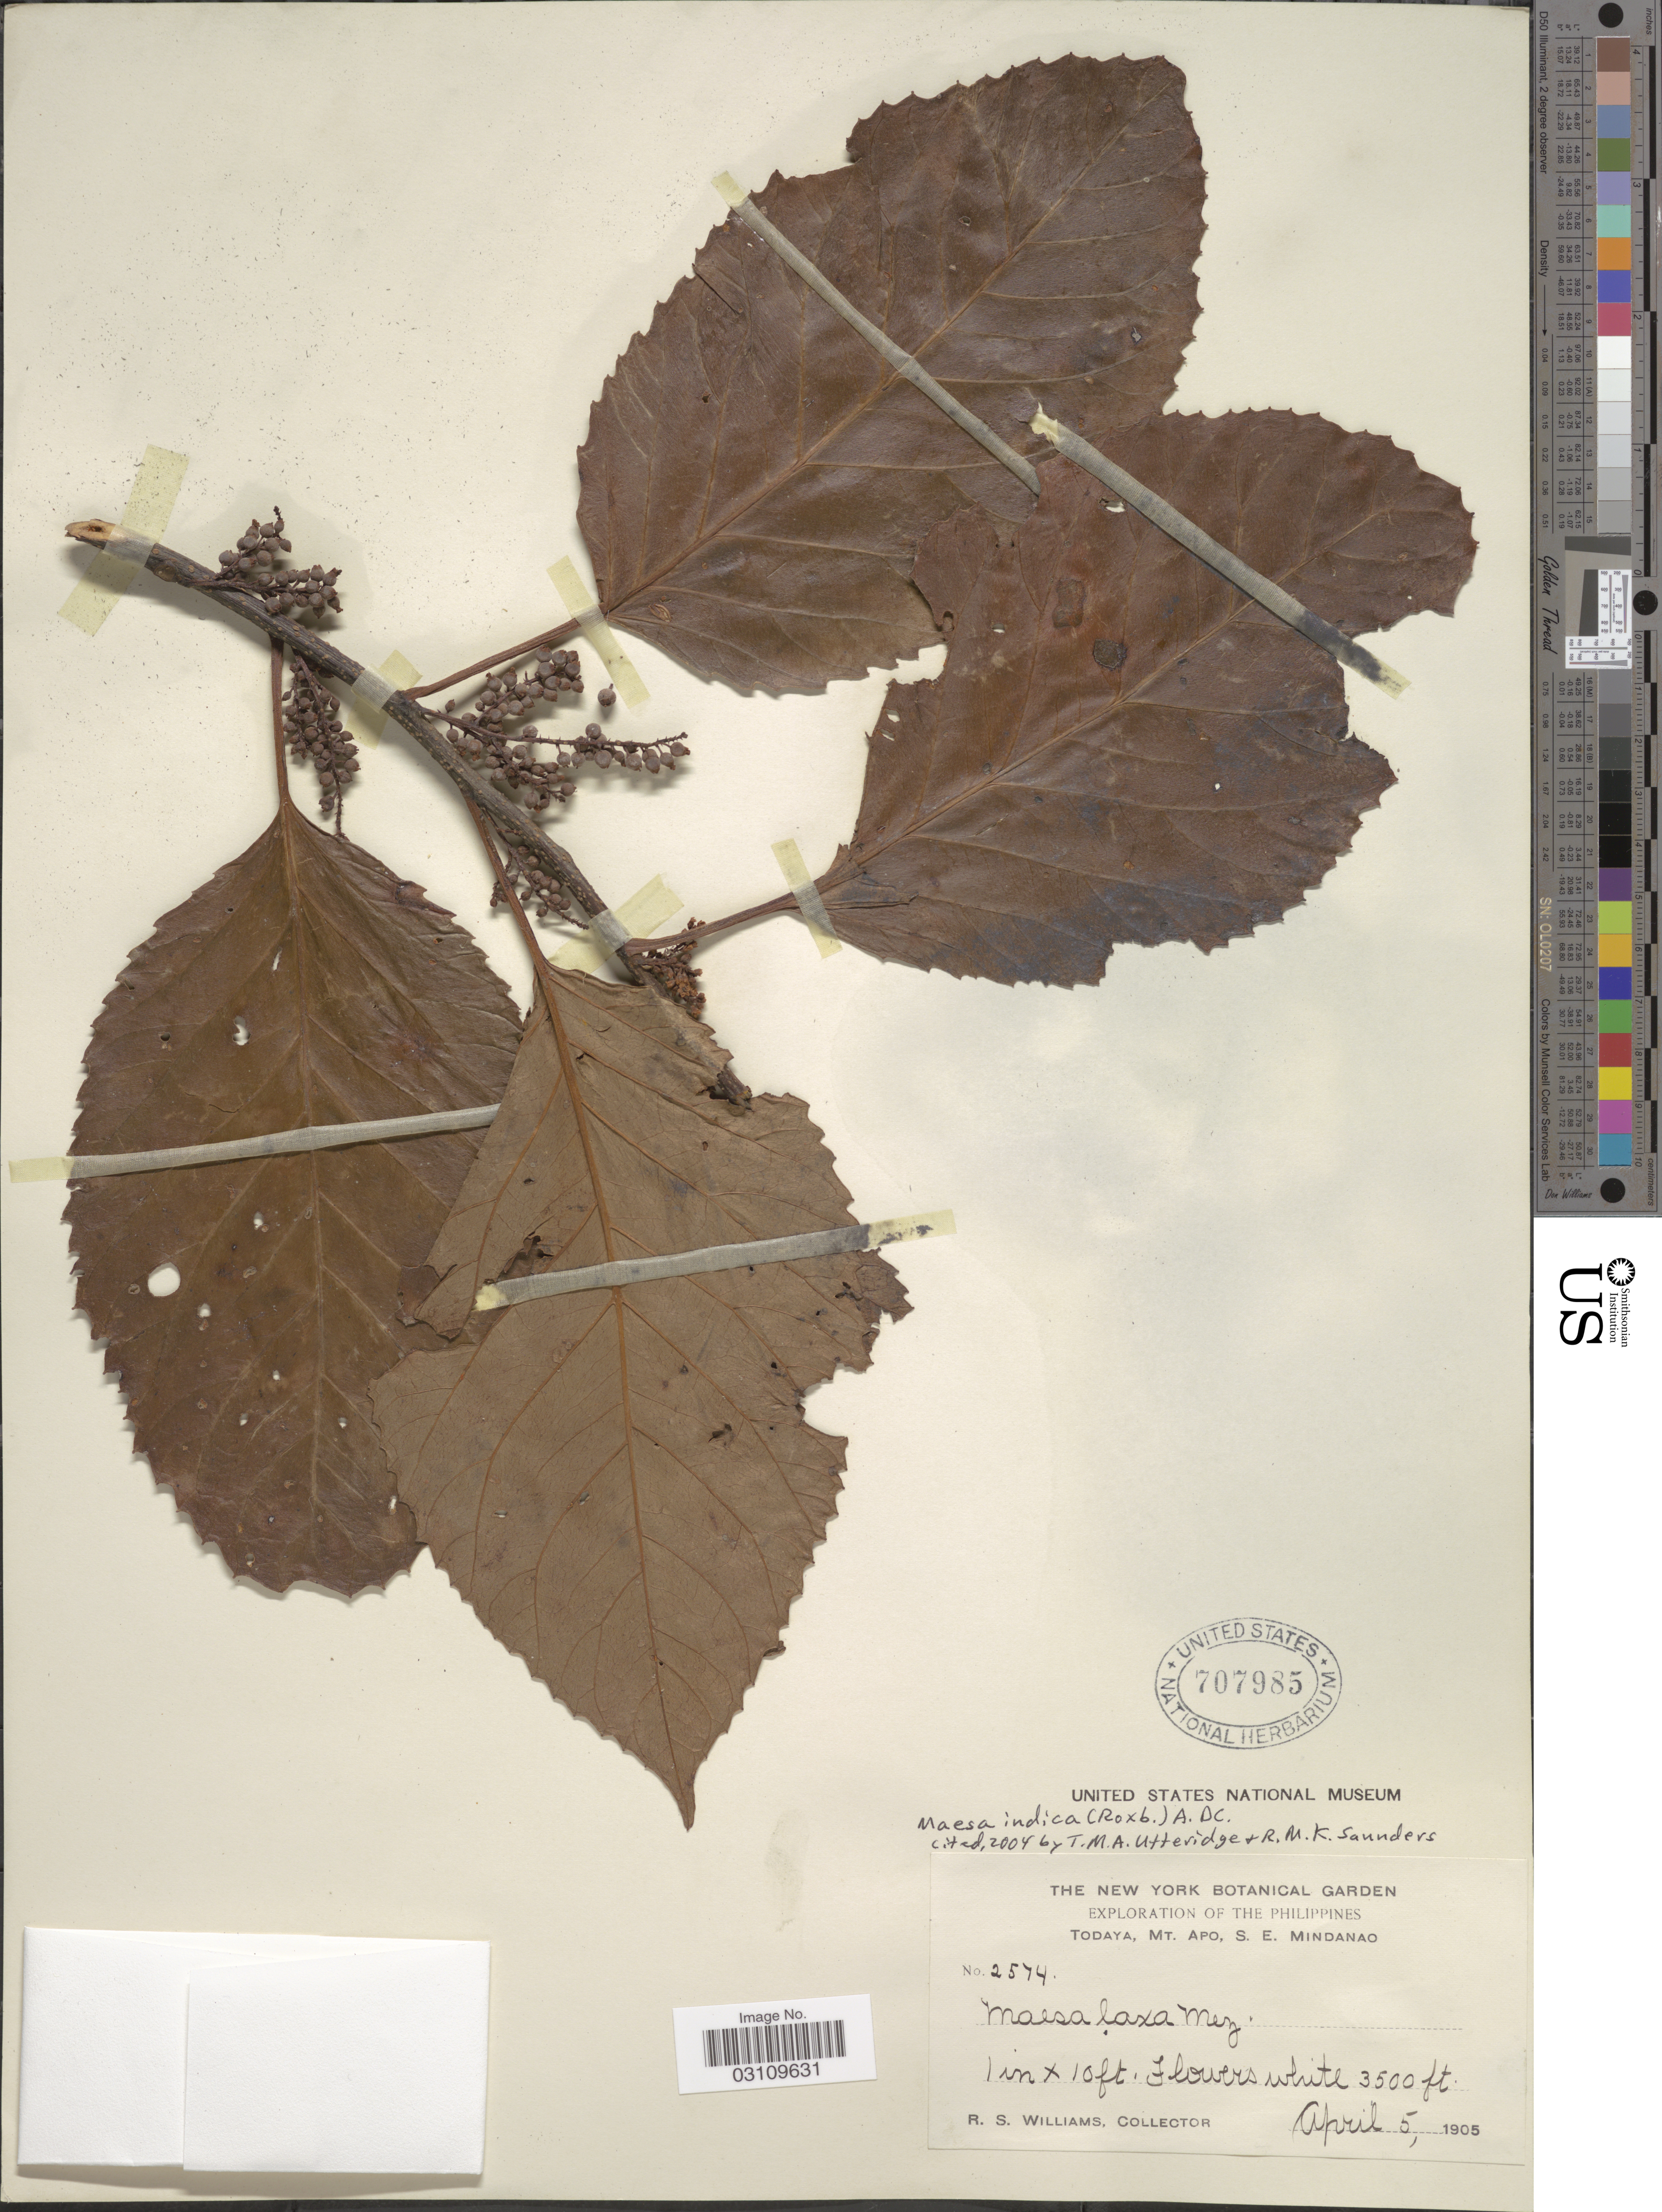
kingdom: Plantae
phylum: Tracheophyta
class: Magnoliopsida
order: Ericales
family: Primulaceae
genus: Maesa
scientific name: Maesa indica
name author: (Roxb.) A. DC.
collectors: R. S. Williams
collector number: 2574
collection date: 1905-04-05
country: Philippines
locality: Todaya, Mt. Apo, S.E. Mindanao.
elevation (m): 1067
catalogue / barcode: US 707985